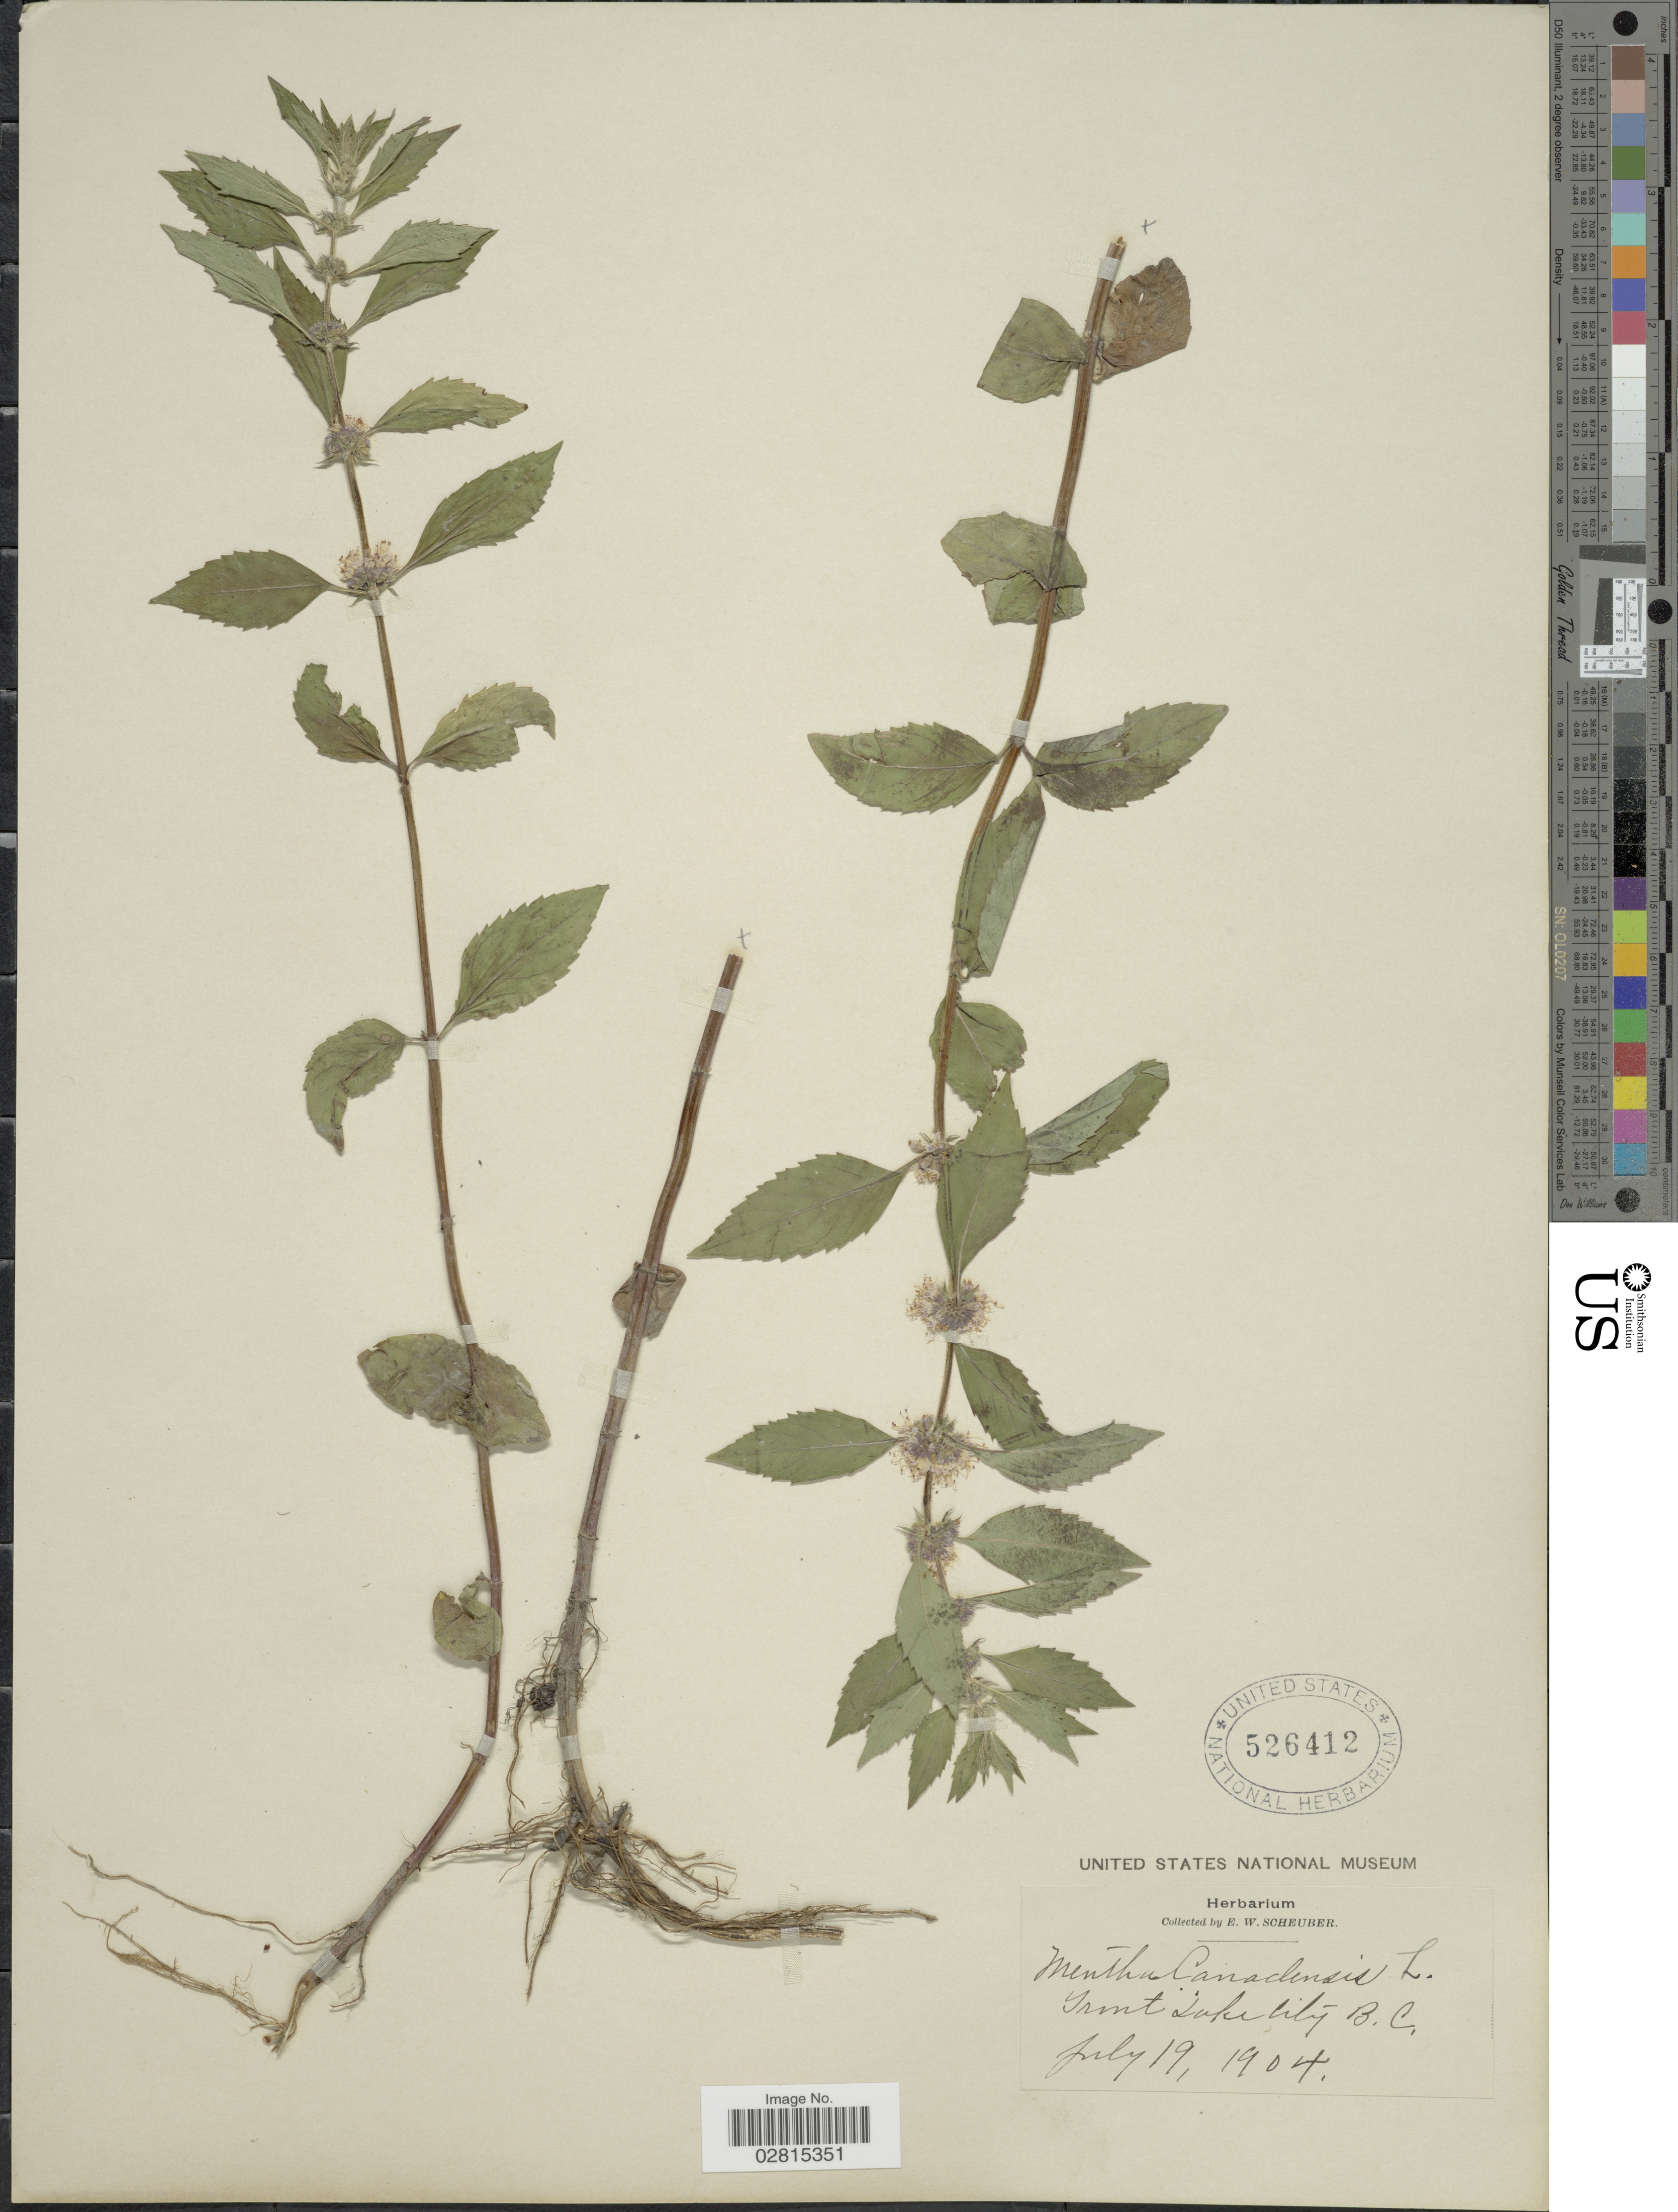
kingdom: Plantae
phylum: Tracheophyta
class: Magnoliopsida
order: Lamiales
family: Lamiaceae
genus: Mentha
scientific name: Mentha canadensis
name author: L.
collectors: E. Scheuber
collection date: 1904-07-19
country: Canada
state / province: British Columbia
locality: Trout Lake City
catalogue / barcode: US 526412